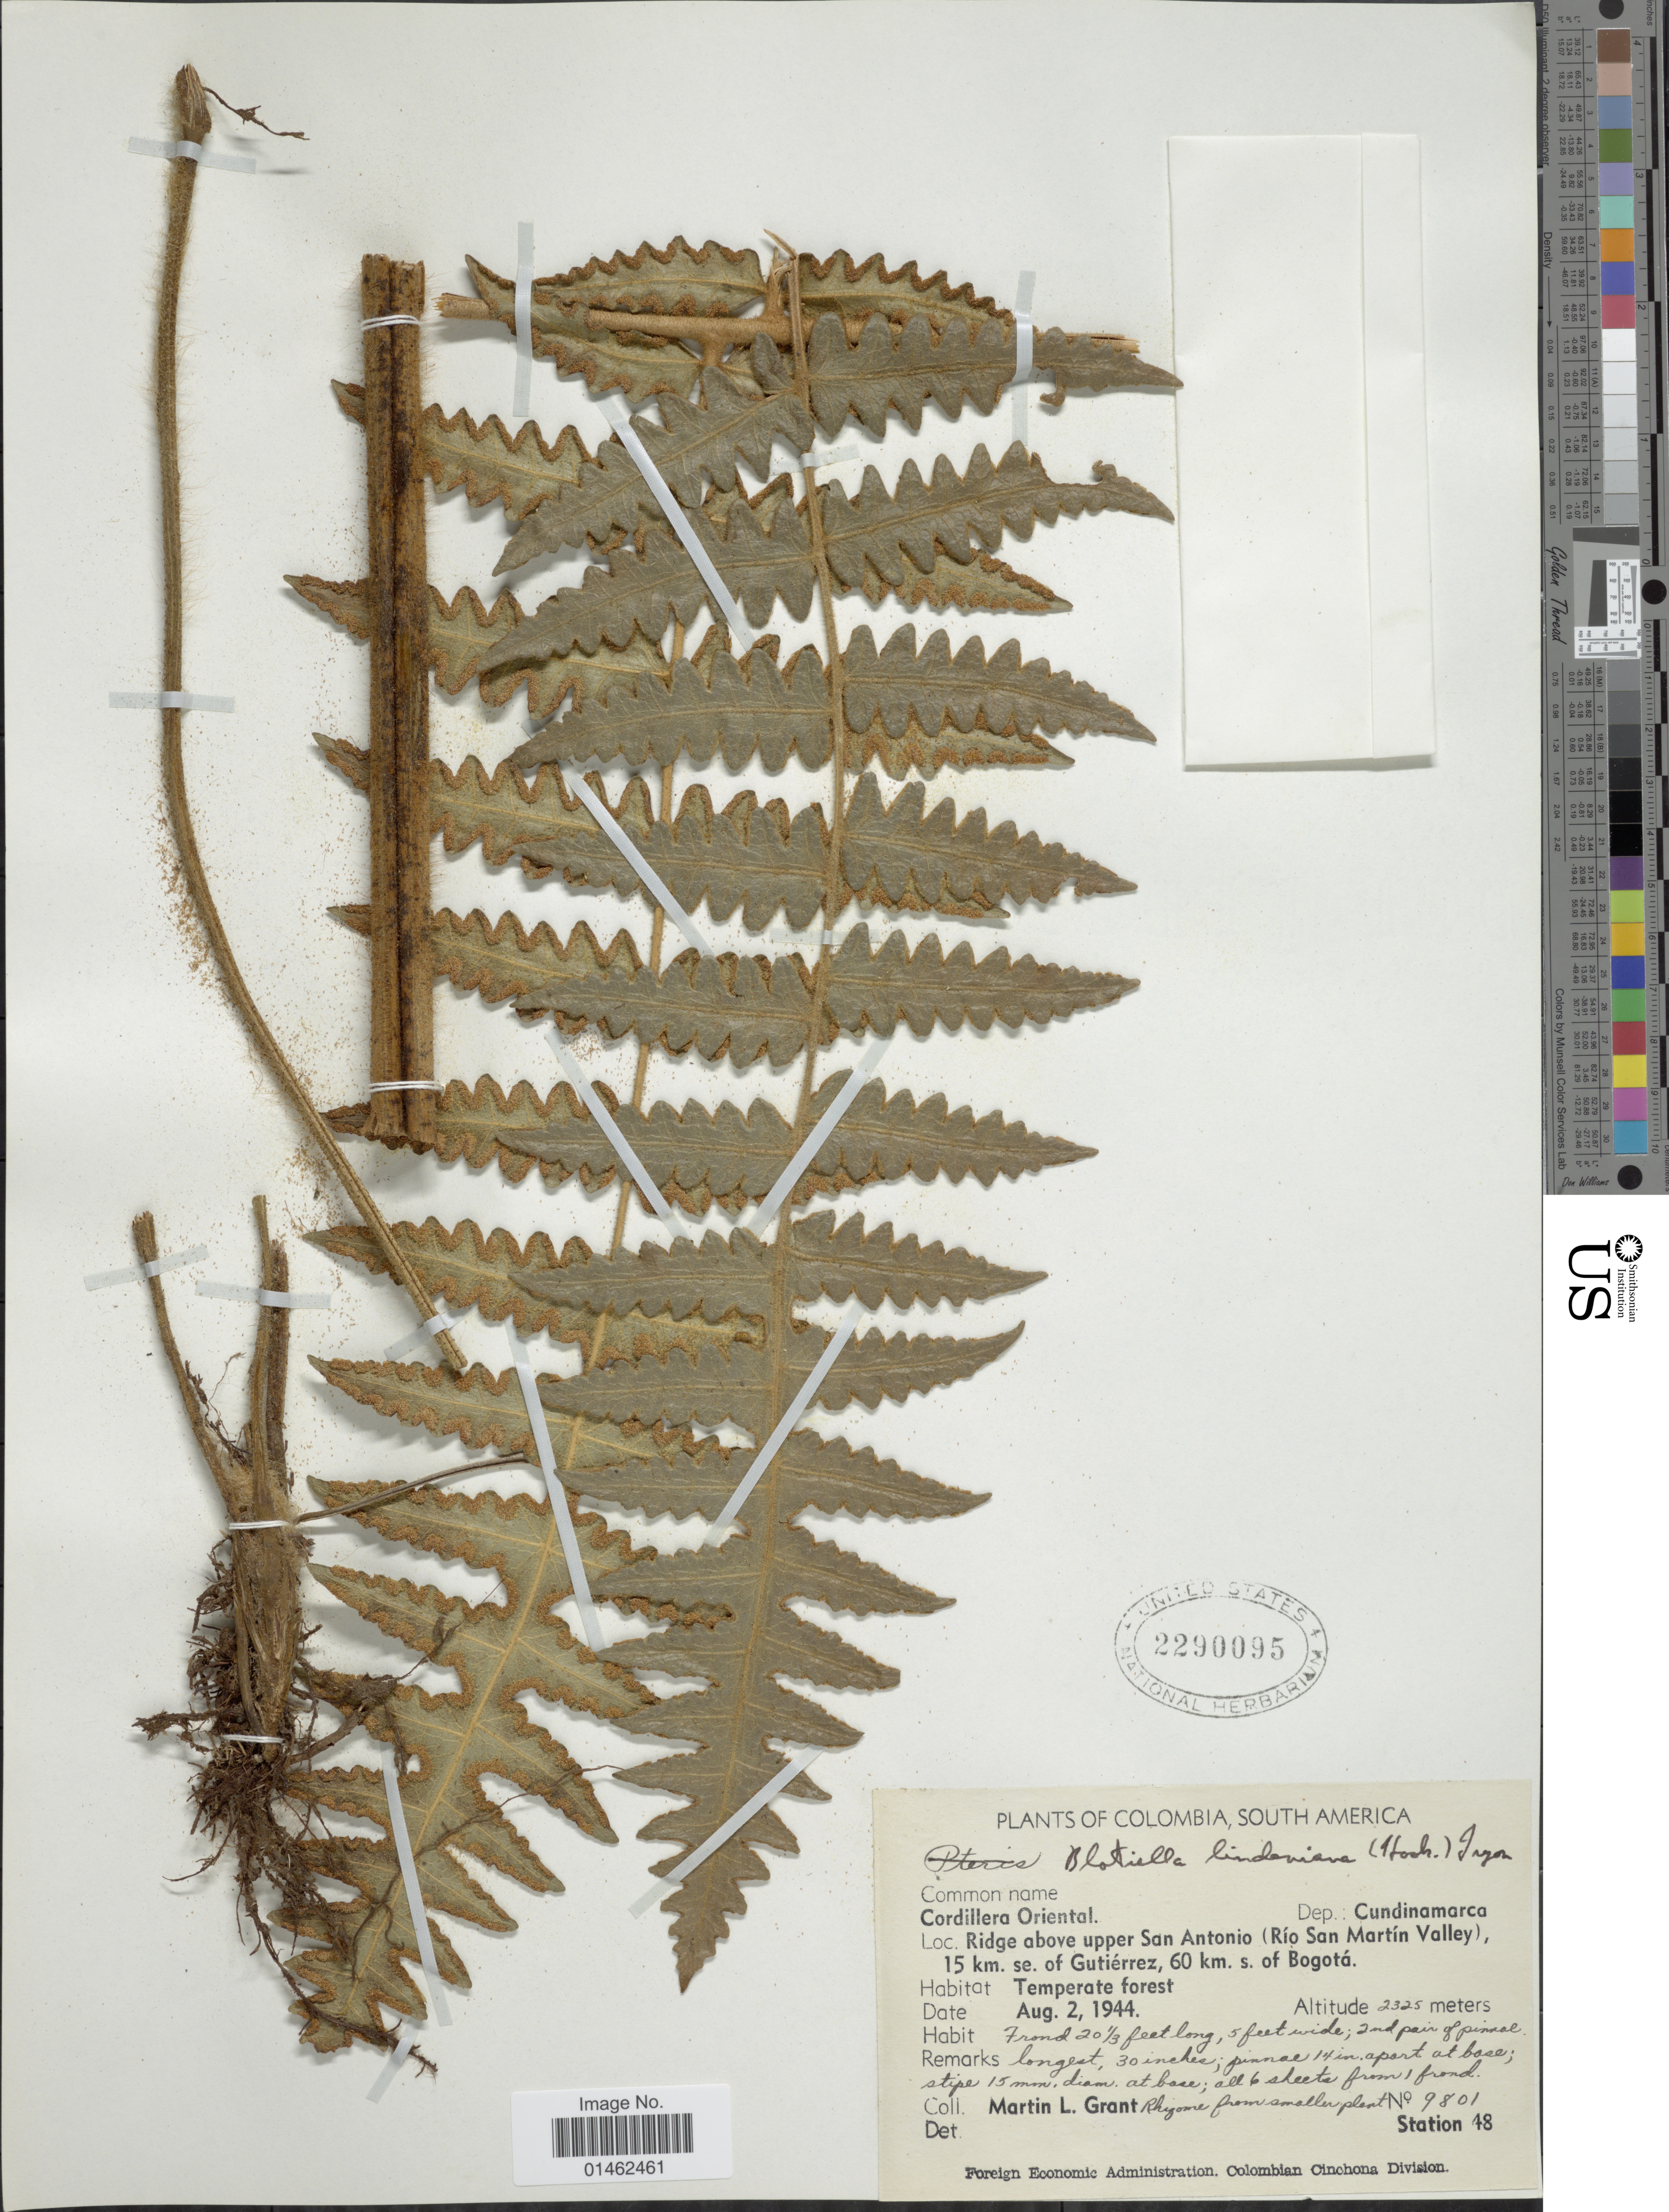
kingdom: Plantae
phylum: Tracheophyta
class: Polypodiopsida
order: Polypodiales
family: Dennstaedtiaceae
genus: Blotiella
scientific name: Blotiella lindeniana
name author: (Hook.) R.M. Tryon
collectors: M. L. Grant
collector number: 9801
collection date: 1944-08-02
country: Colombia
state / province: Cundinamarca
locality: Cordillera Oriental, Dep Cundinamaraca, Ridge above upper San Antonio (Río San Martin Valley), 15 km se of Guti3rrez, 60 km s of Bogotá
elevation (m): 2325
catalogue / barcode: US 2290095